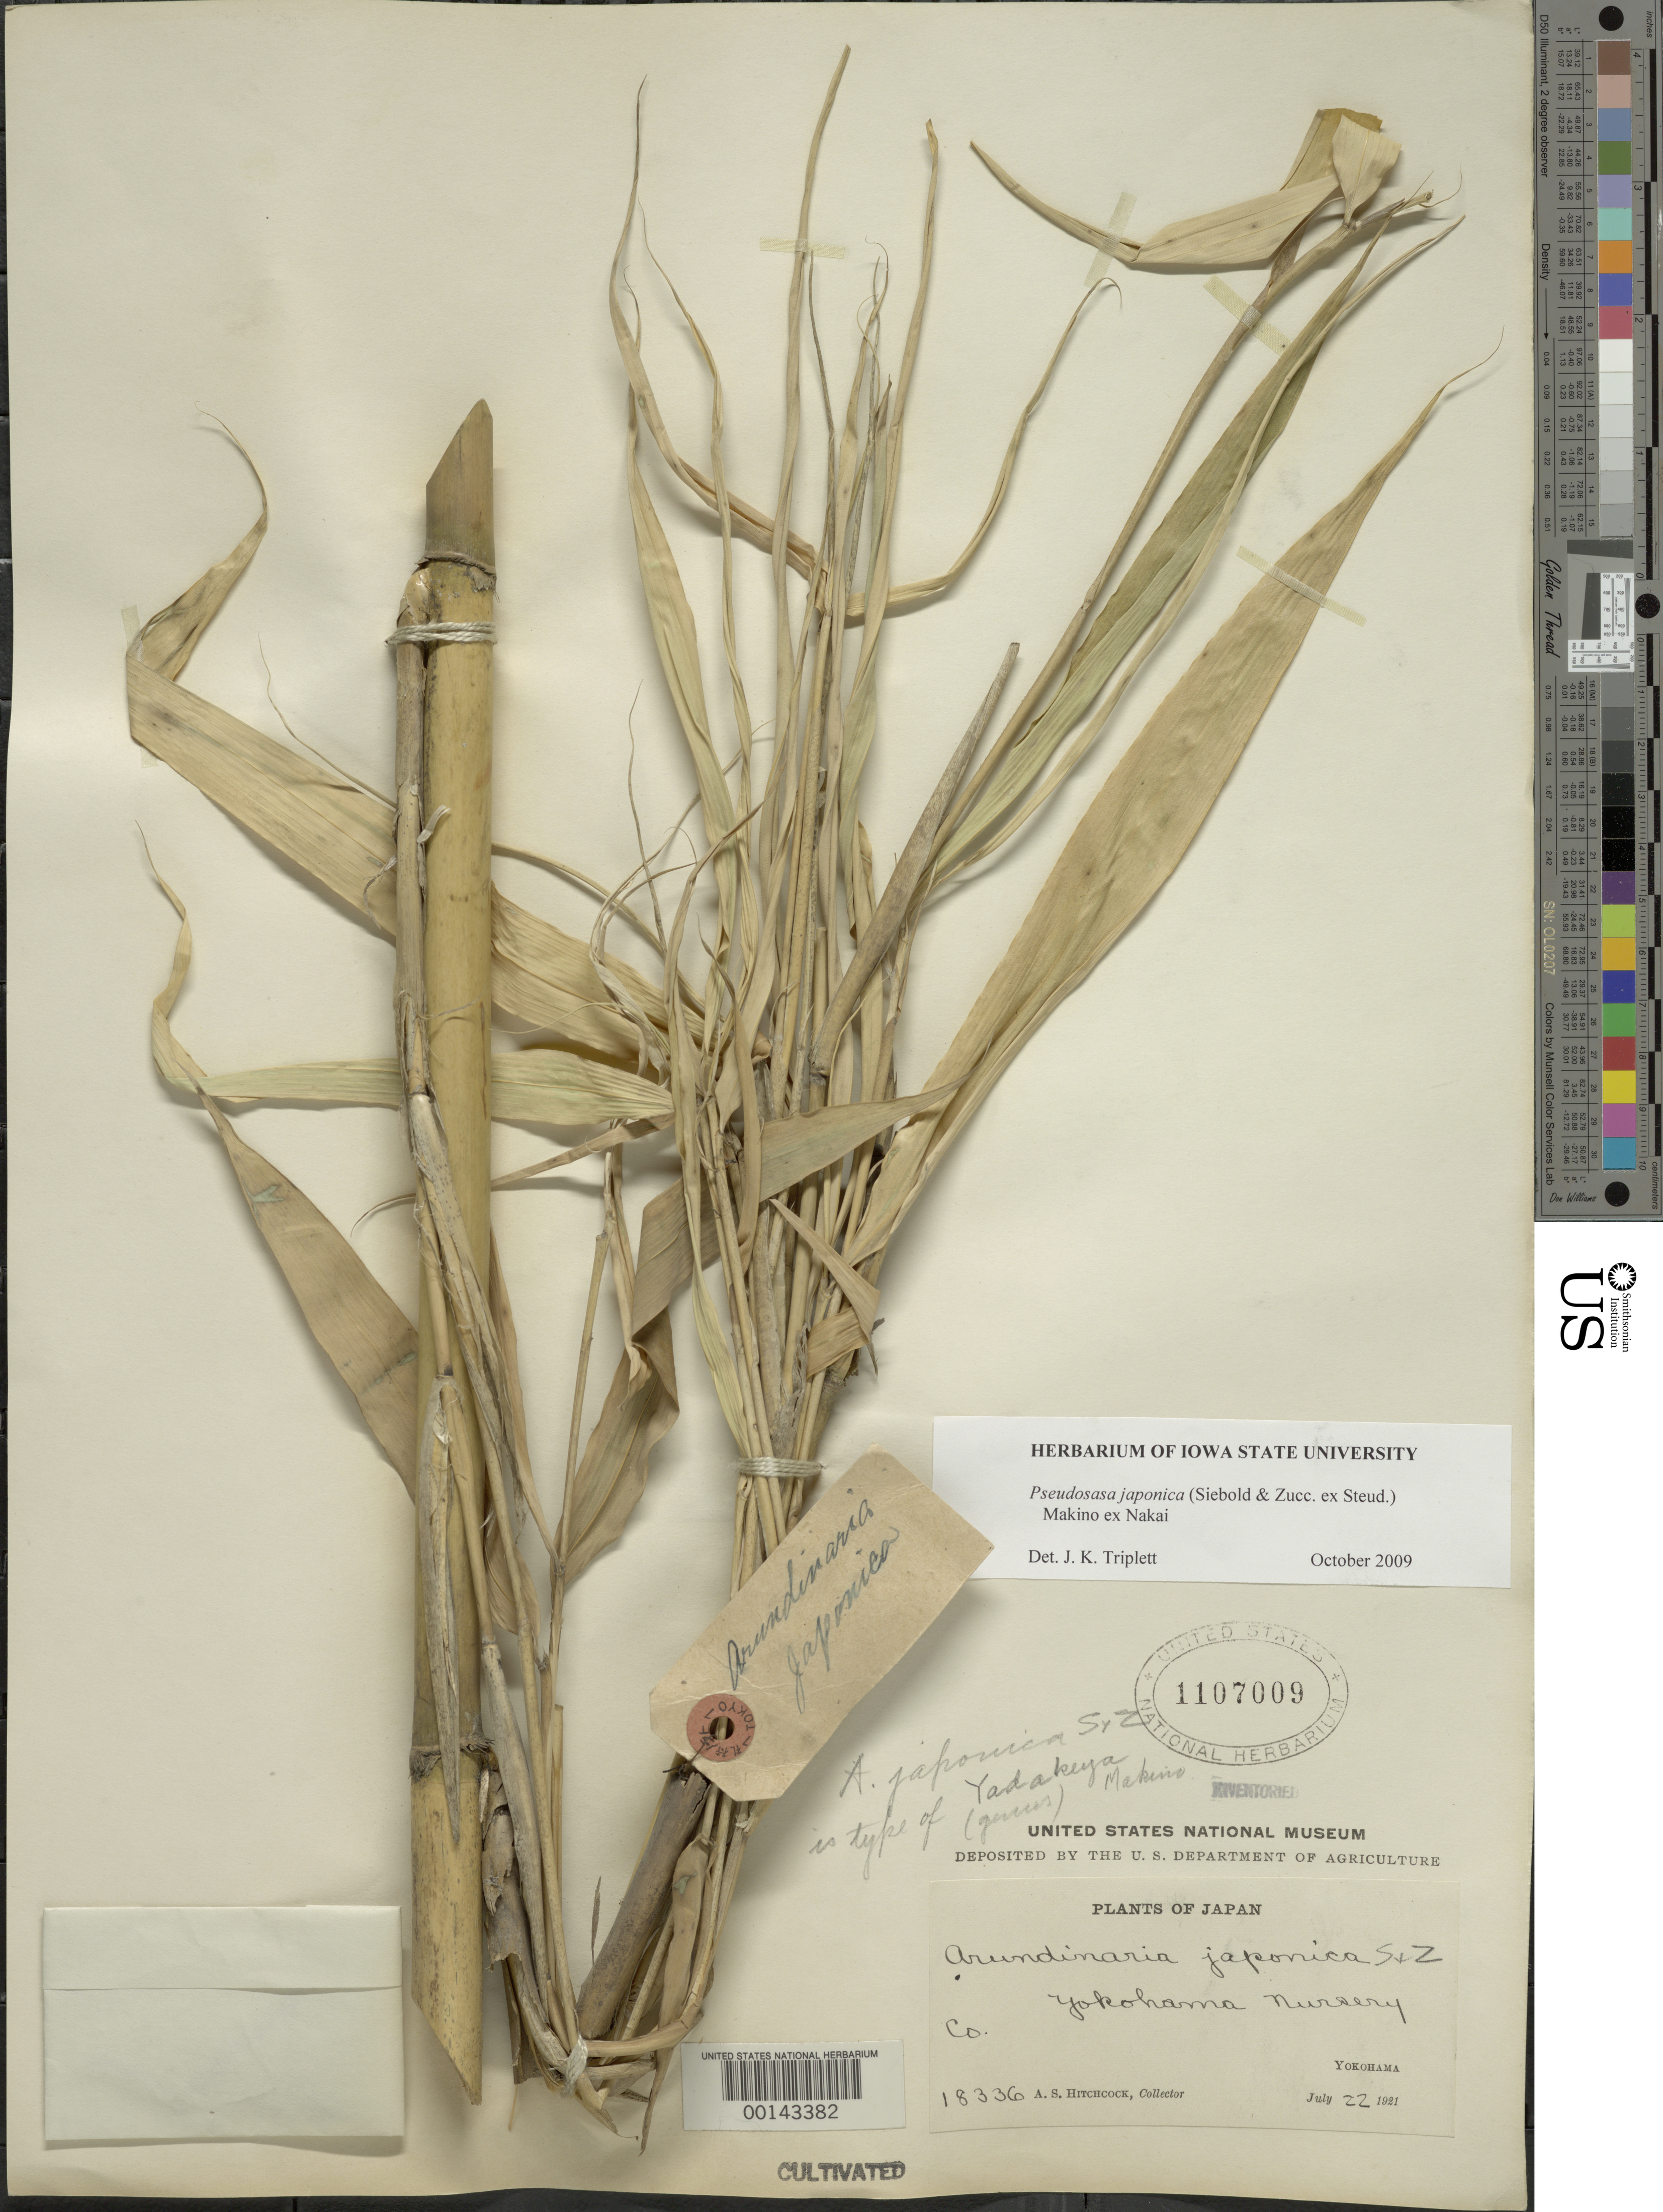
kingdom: Plantae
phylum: Tracheophyta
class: Liliopsida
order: Poales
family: Poaceae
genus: Pseudosasa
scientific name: Pseudosasa japonica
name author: (Siebold & Zucc. ex Steud.) Makino ex Nakai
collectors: A. S. Hitchcock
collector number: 18336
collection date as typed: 22 Jul 1921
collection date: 1921-07-22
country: Japan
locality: Yokohama nursery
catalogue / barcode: US 1107009